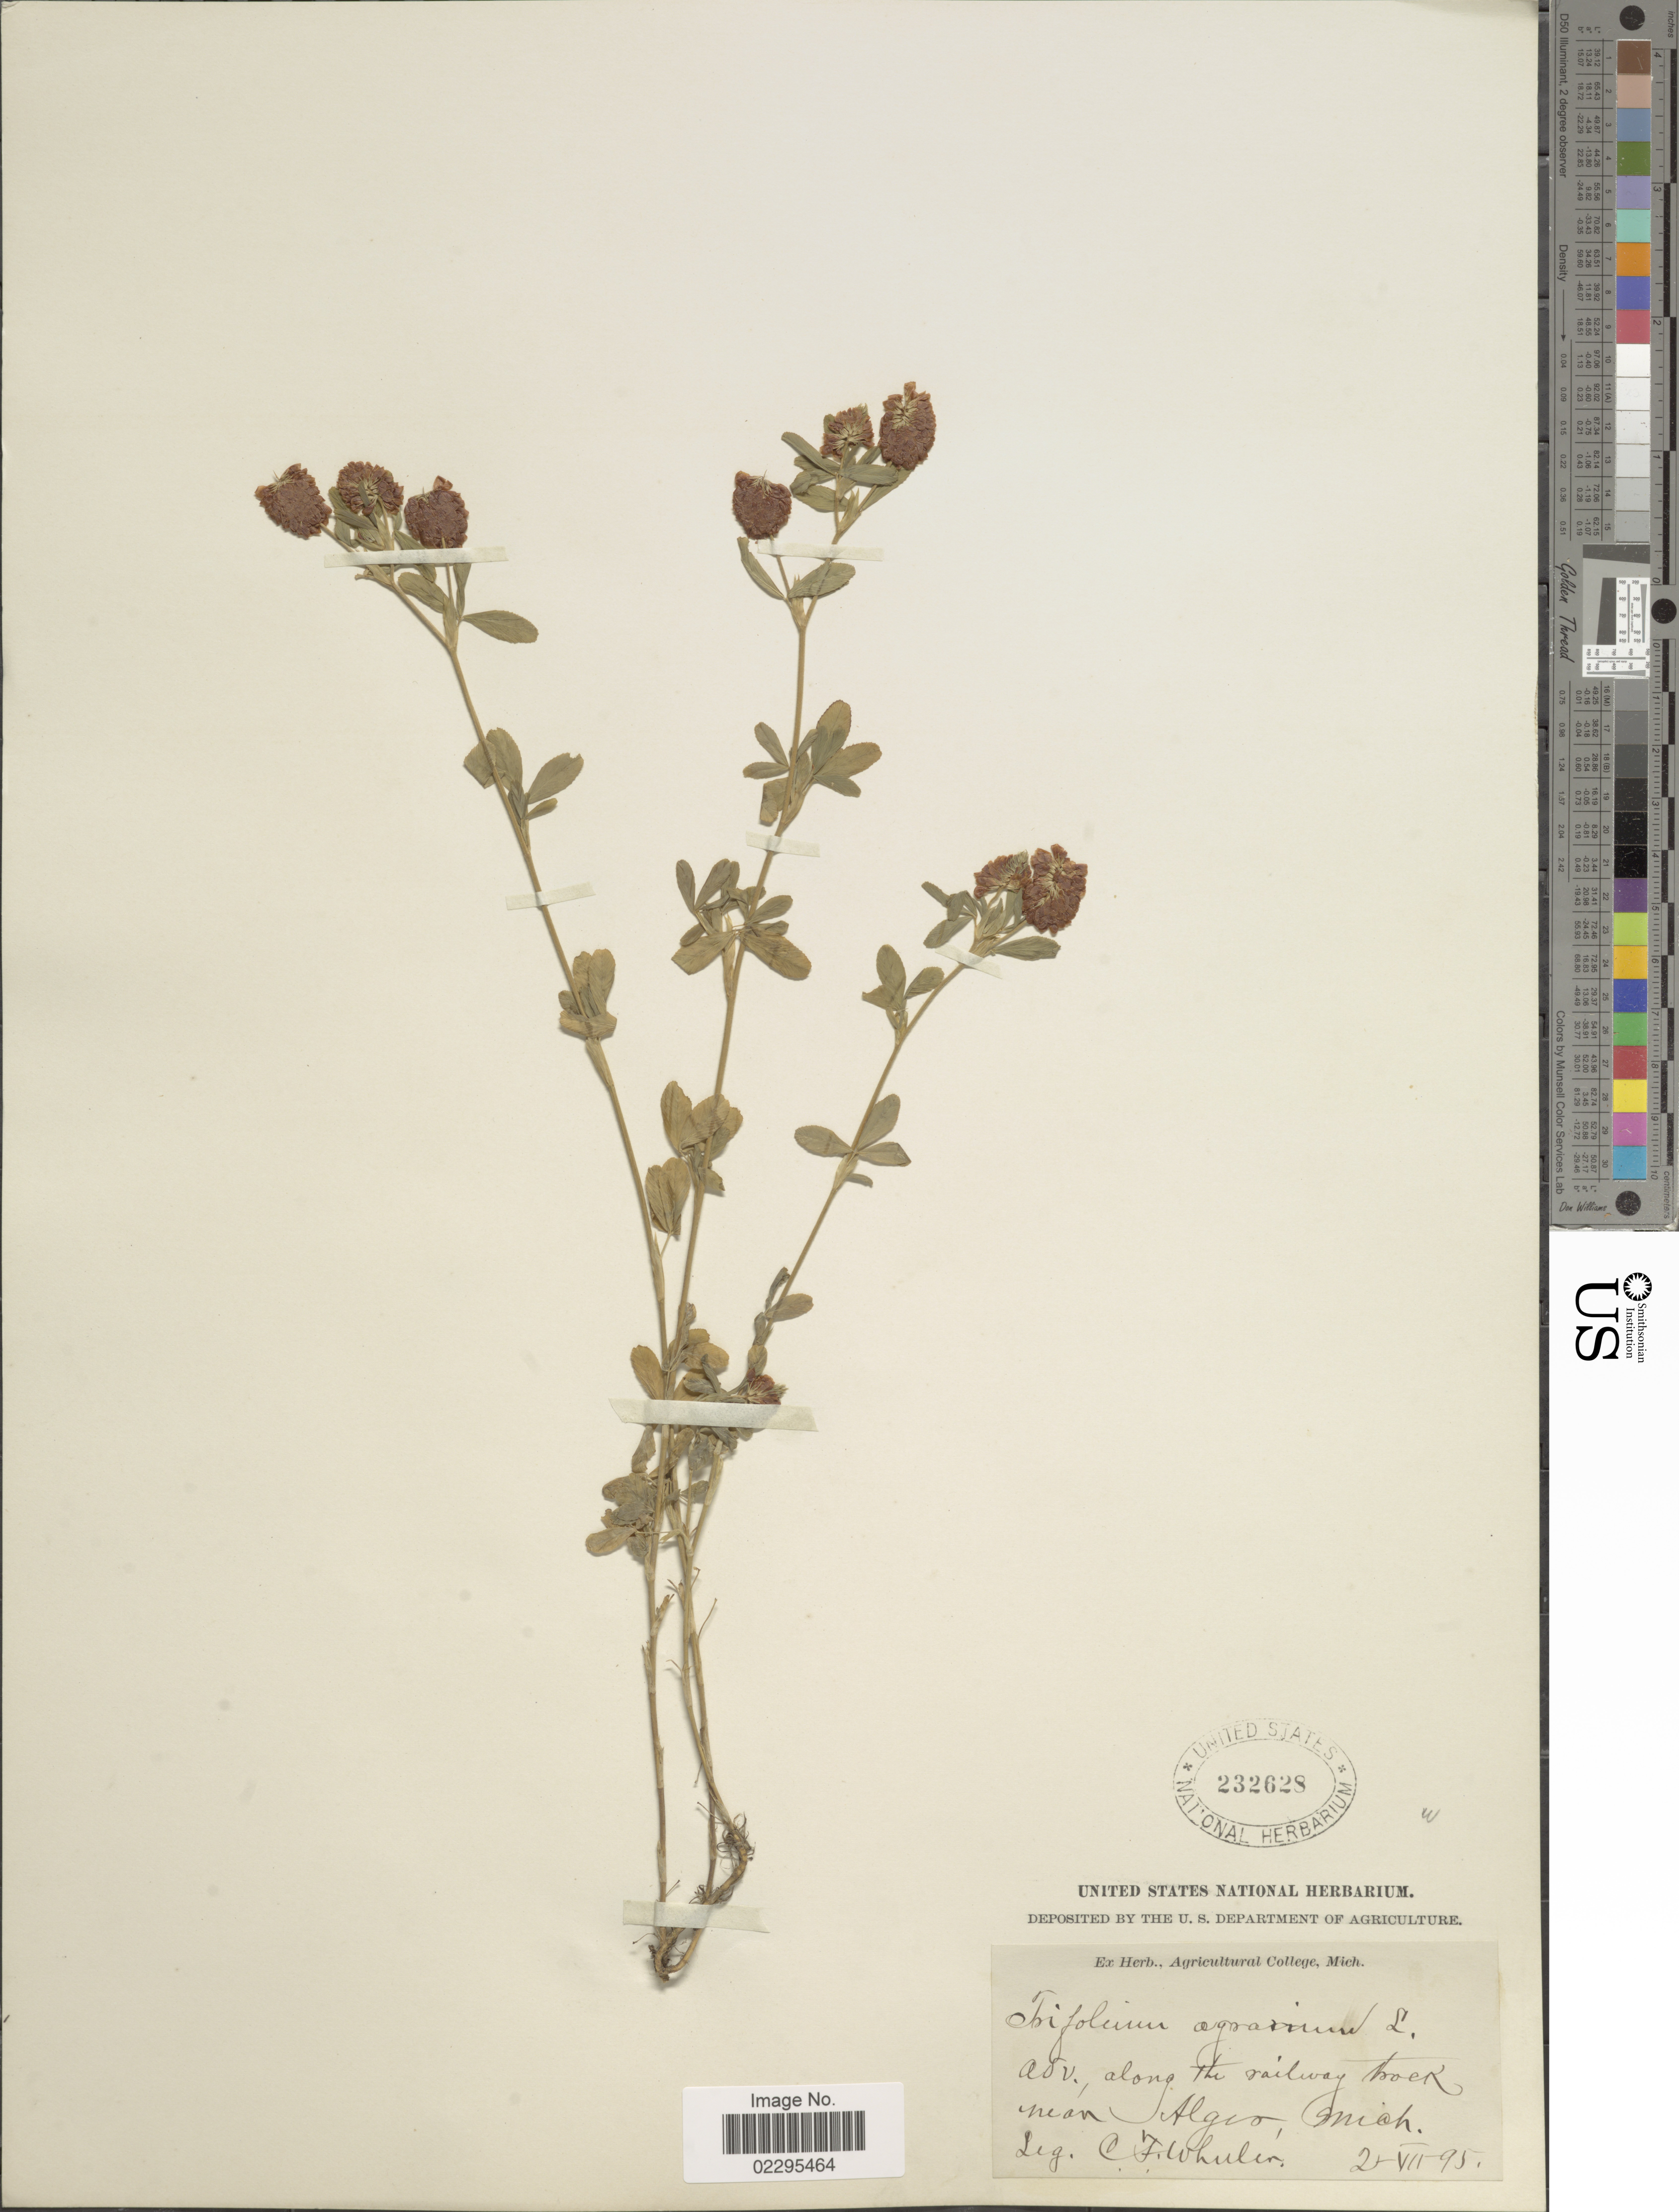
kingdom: Plantae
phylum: Tracheophyta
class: Magnoliopsida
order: Fabales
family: Fabaceae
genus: Trifolium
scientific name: Trifolium agrarium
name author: L.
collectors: C. Wheeler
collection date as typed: Transcribed d/m/y: 2/7/95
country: United States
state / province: Michigan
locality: Along the railway track near Algio [interpreted]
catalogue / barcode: US 232628